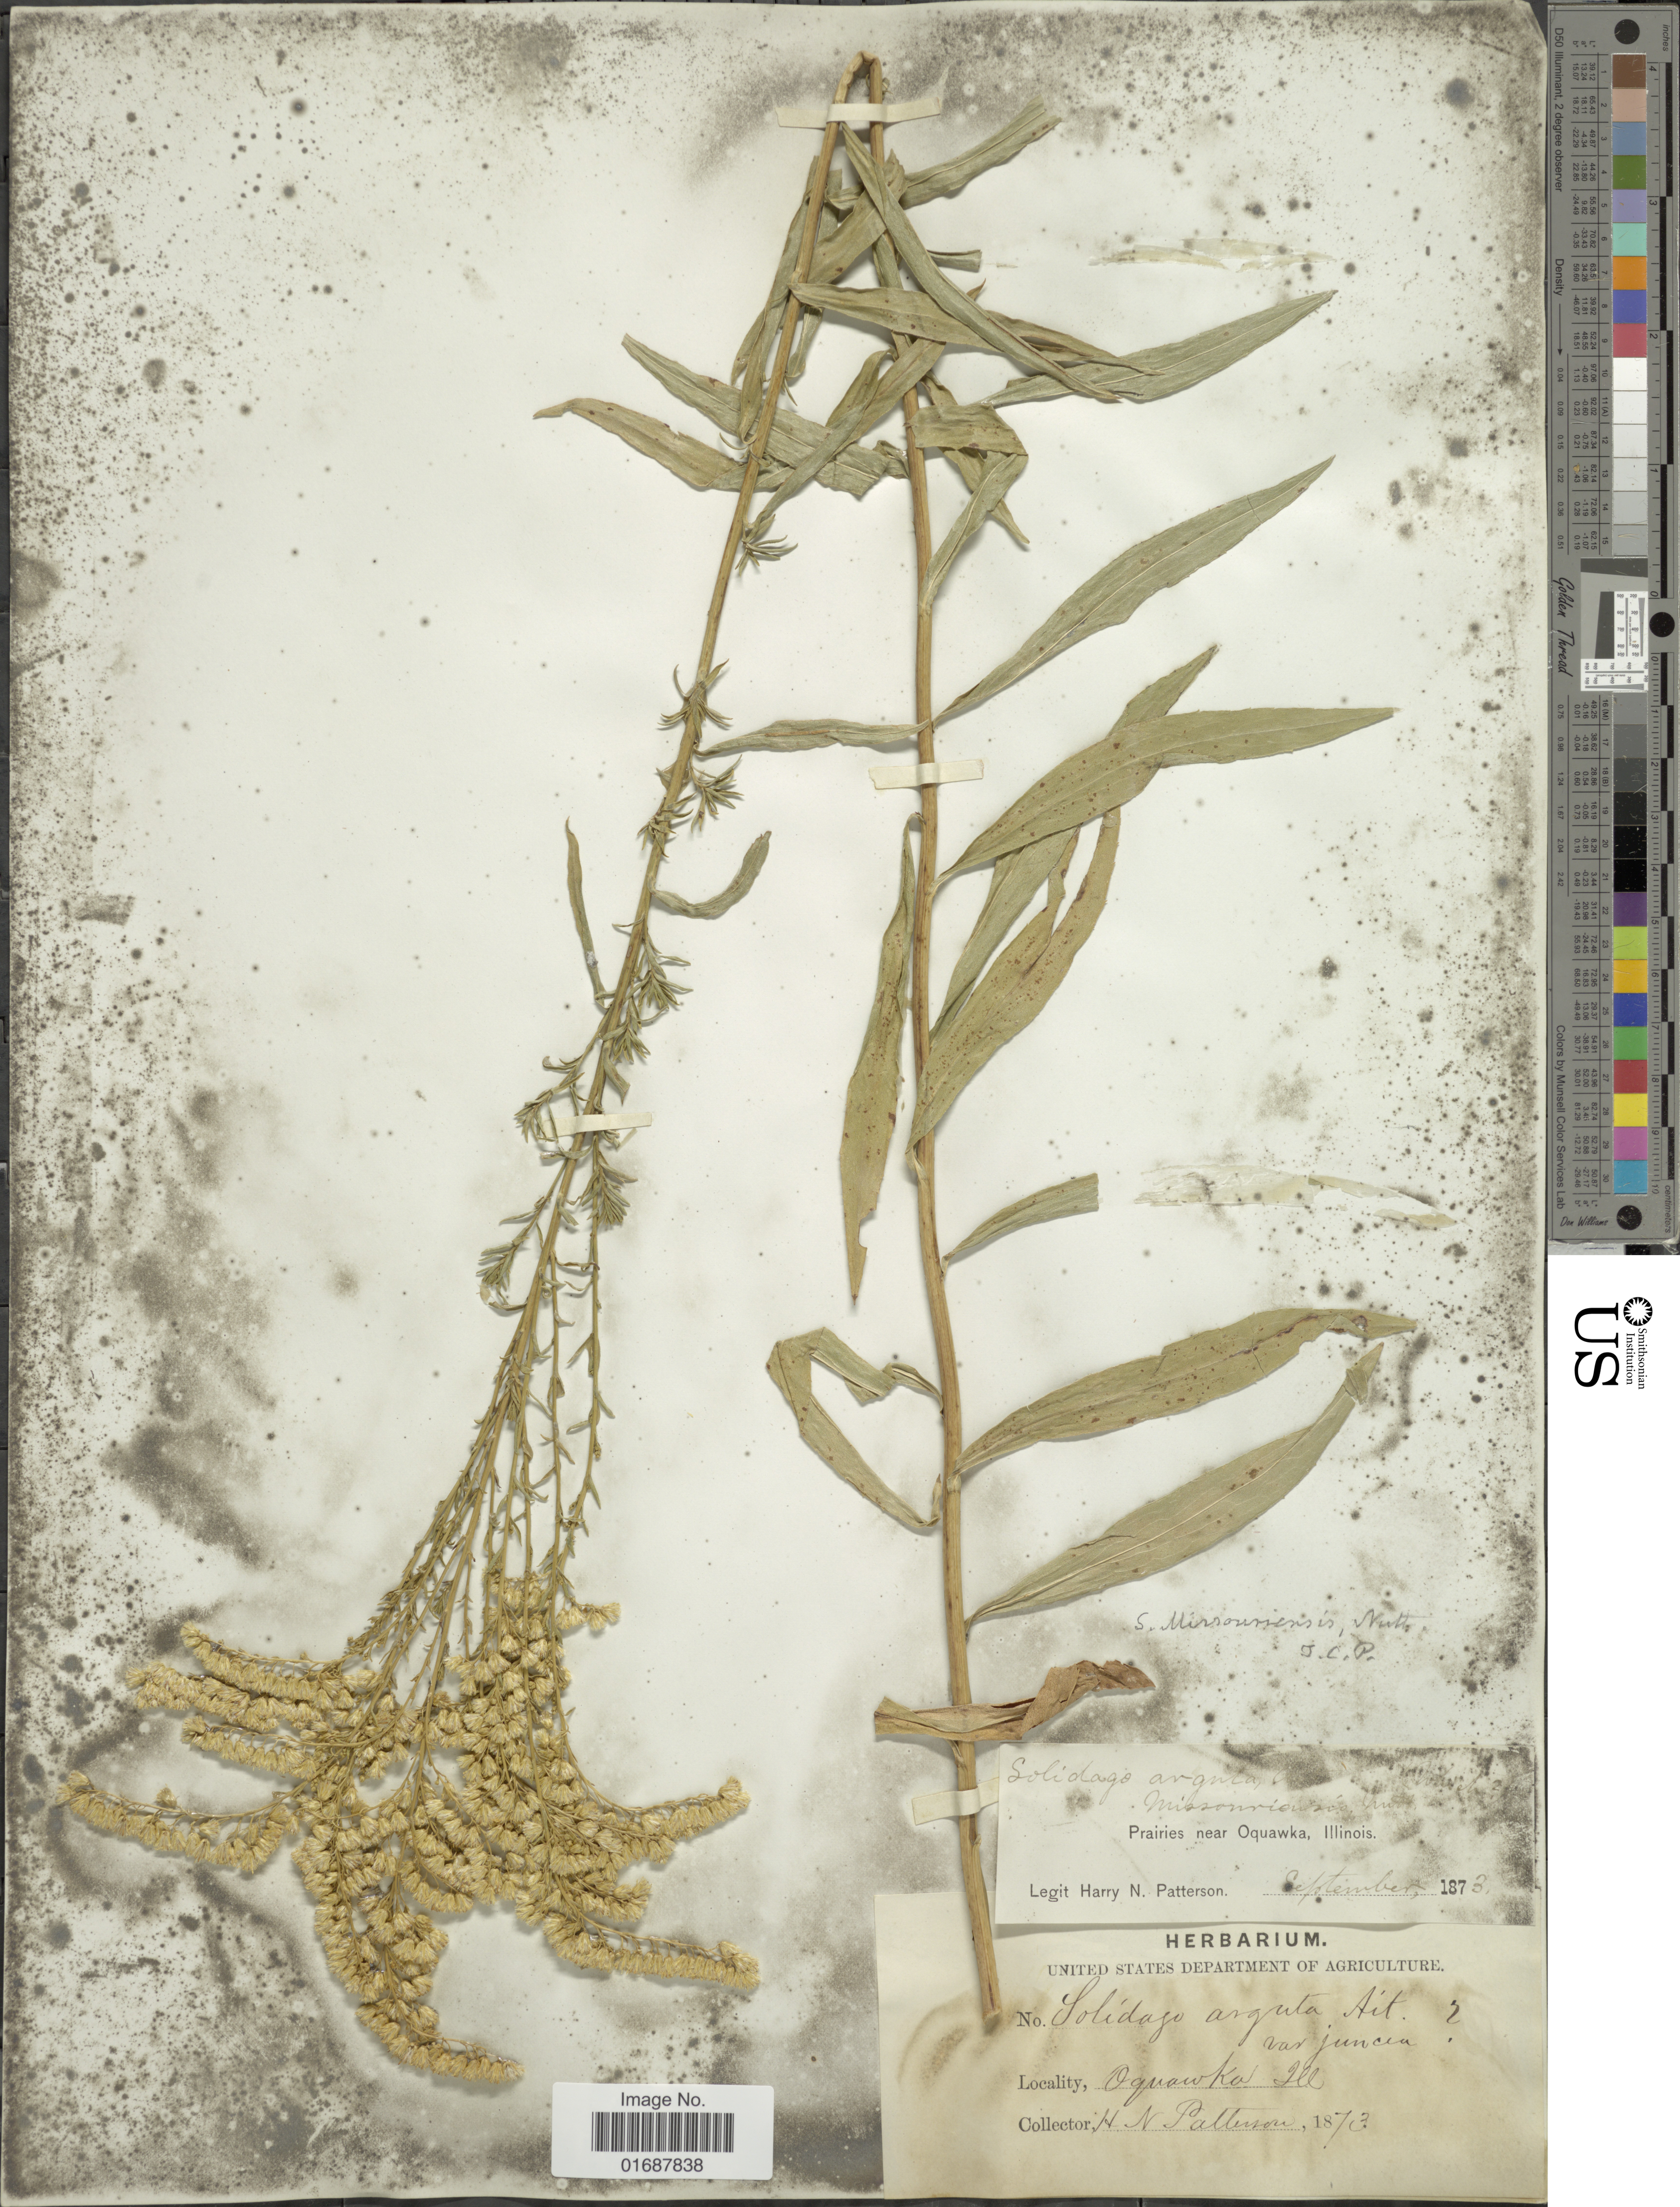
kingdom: Plantae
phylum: Tracheophyta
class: Magnoliopsida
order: Asterales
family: Asteraceae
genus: Solidago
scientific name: Solidago juncea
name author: Aiton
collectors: H. N. Patterson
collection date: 1873-09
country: United States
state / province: Illinois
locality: Oquawka